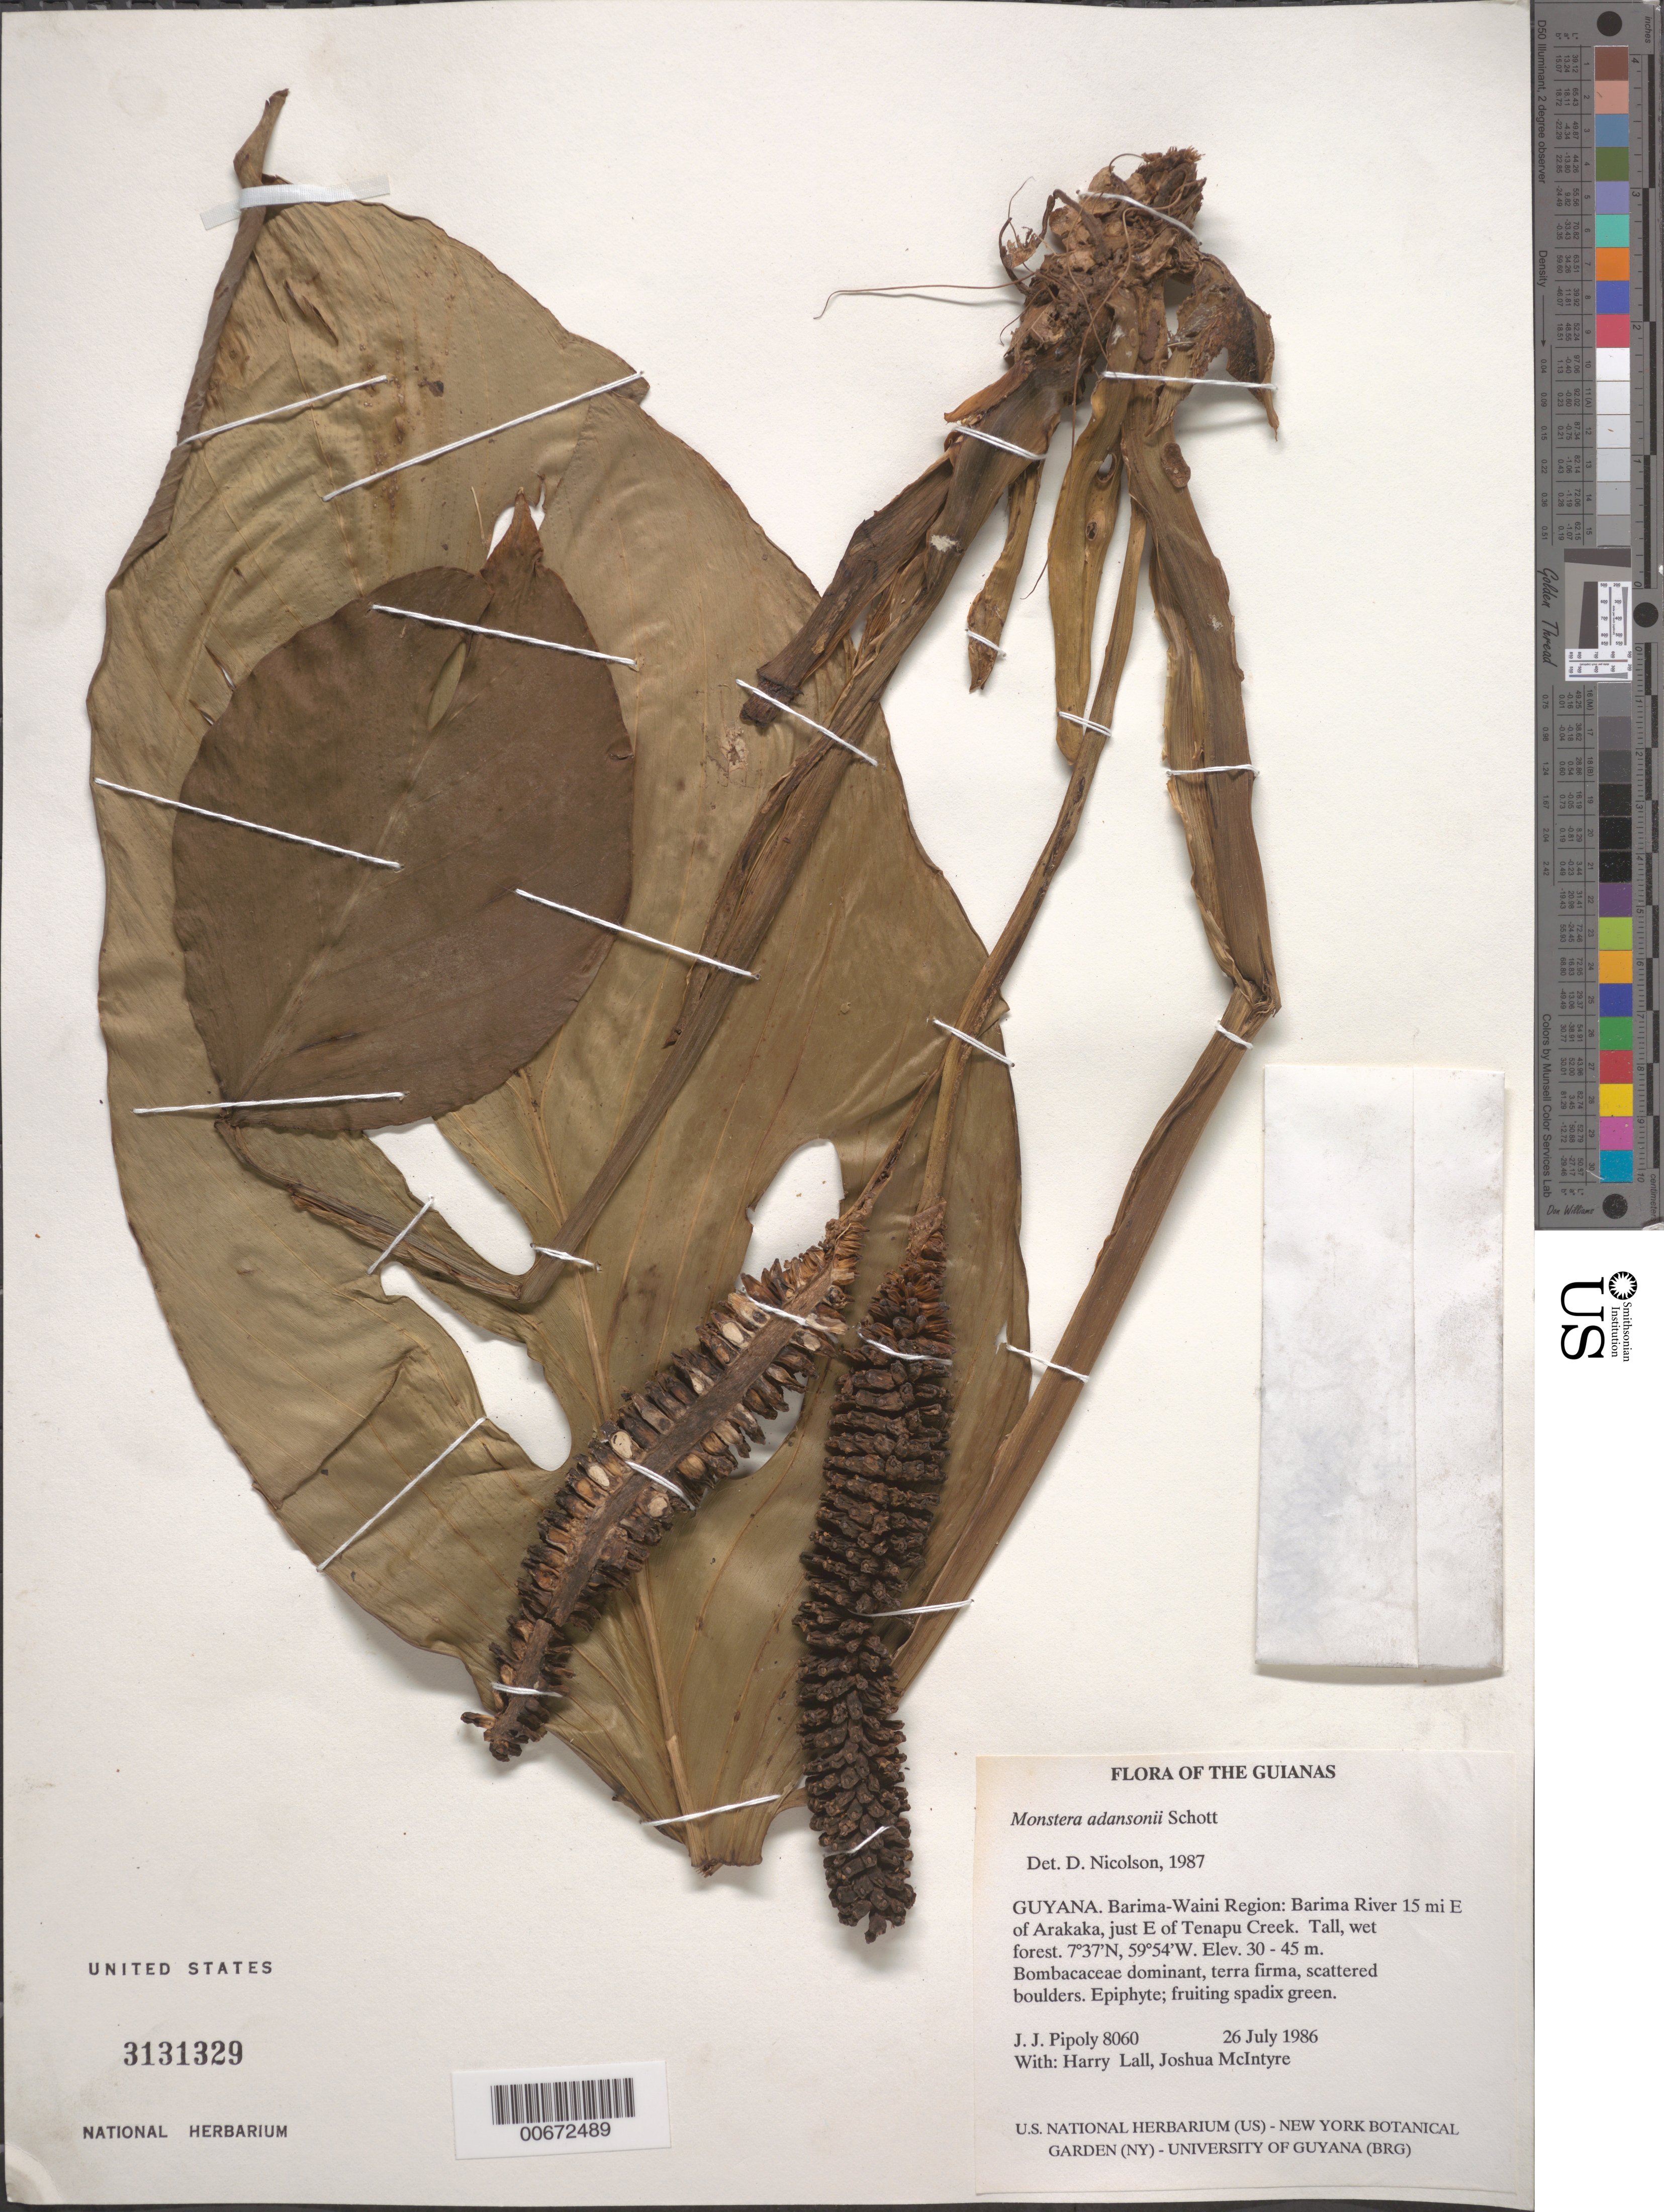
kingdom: Plantae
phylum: Tracheophyta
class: Liliopsida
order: Alismatales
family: Araceae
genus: Monstera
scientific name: Monstera adansonii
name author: Schott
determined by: Nicolson, Dan H.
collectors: J. J. Pipoly, H. Lall & J. Mcintyre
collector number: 8060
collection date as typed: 26 July 1986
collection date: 1986-07-26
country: Guyana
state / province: Barima-Waini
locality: Barima River 15 mi E of Arakaka, just E of Tenapu Creek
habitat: Tall, wet forest. Bombacaceae dominant, terra firma, scattered boulders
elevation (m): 30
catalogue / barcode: US 3131329